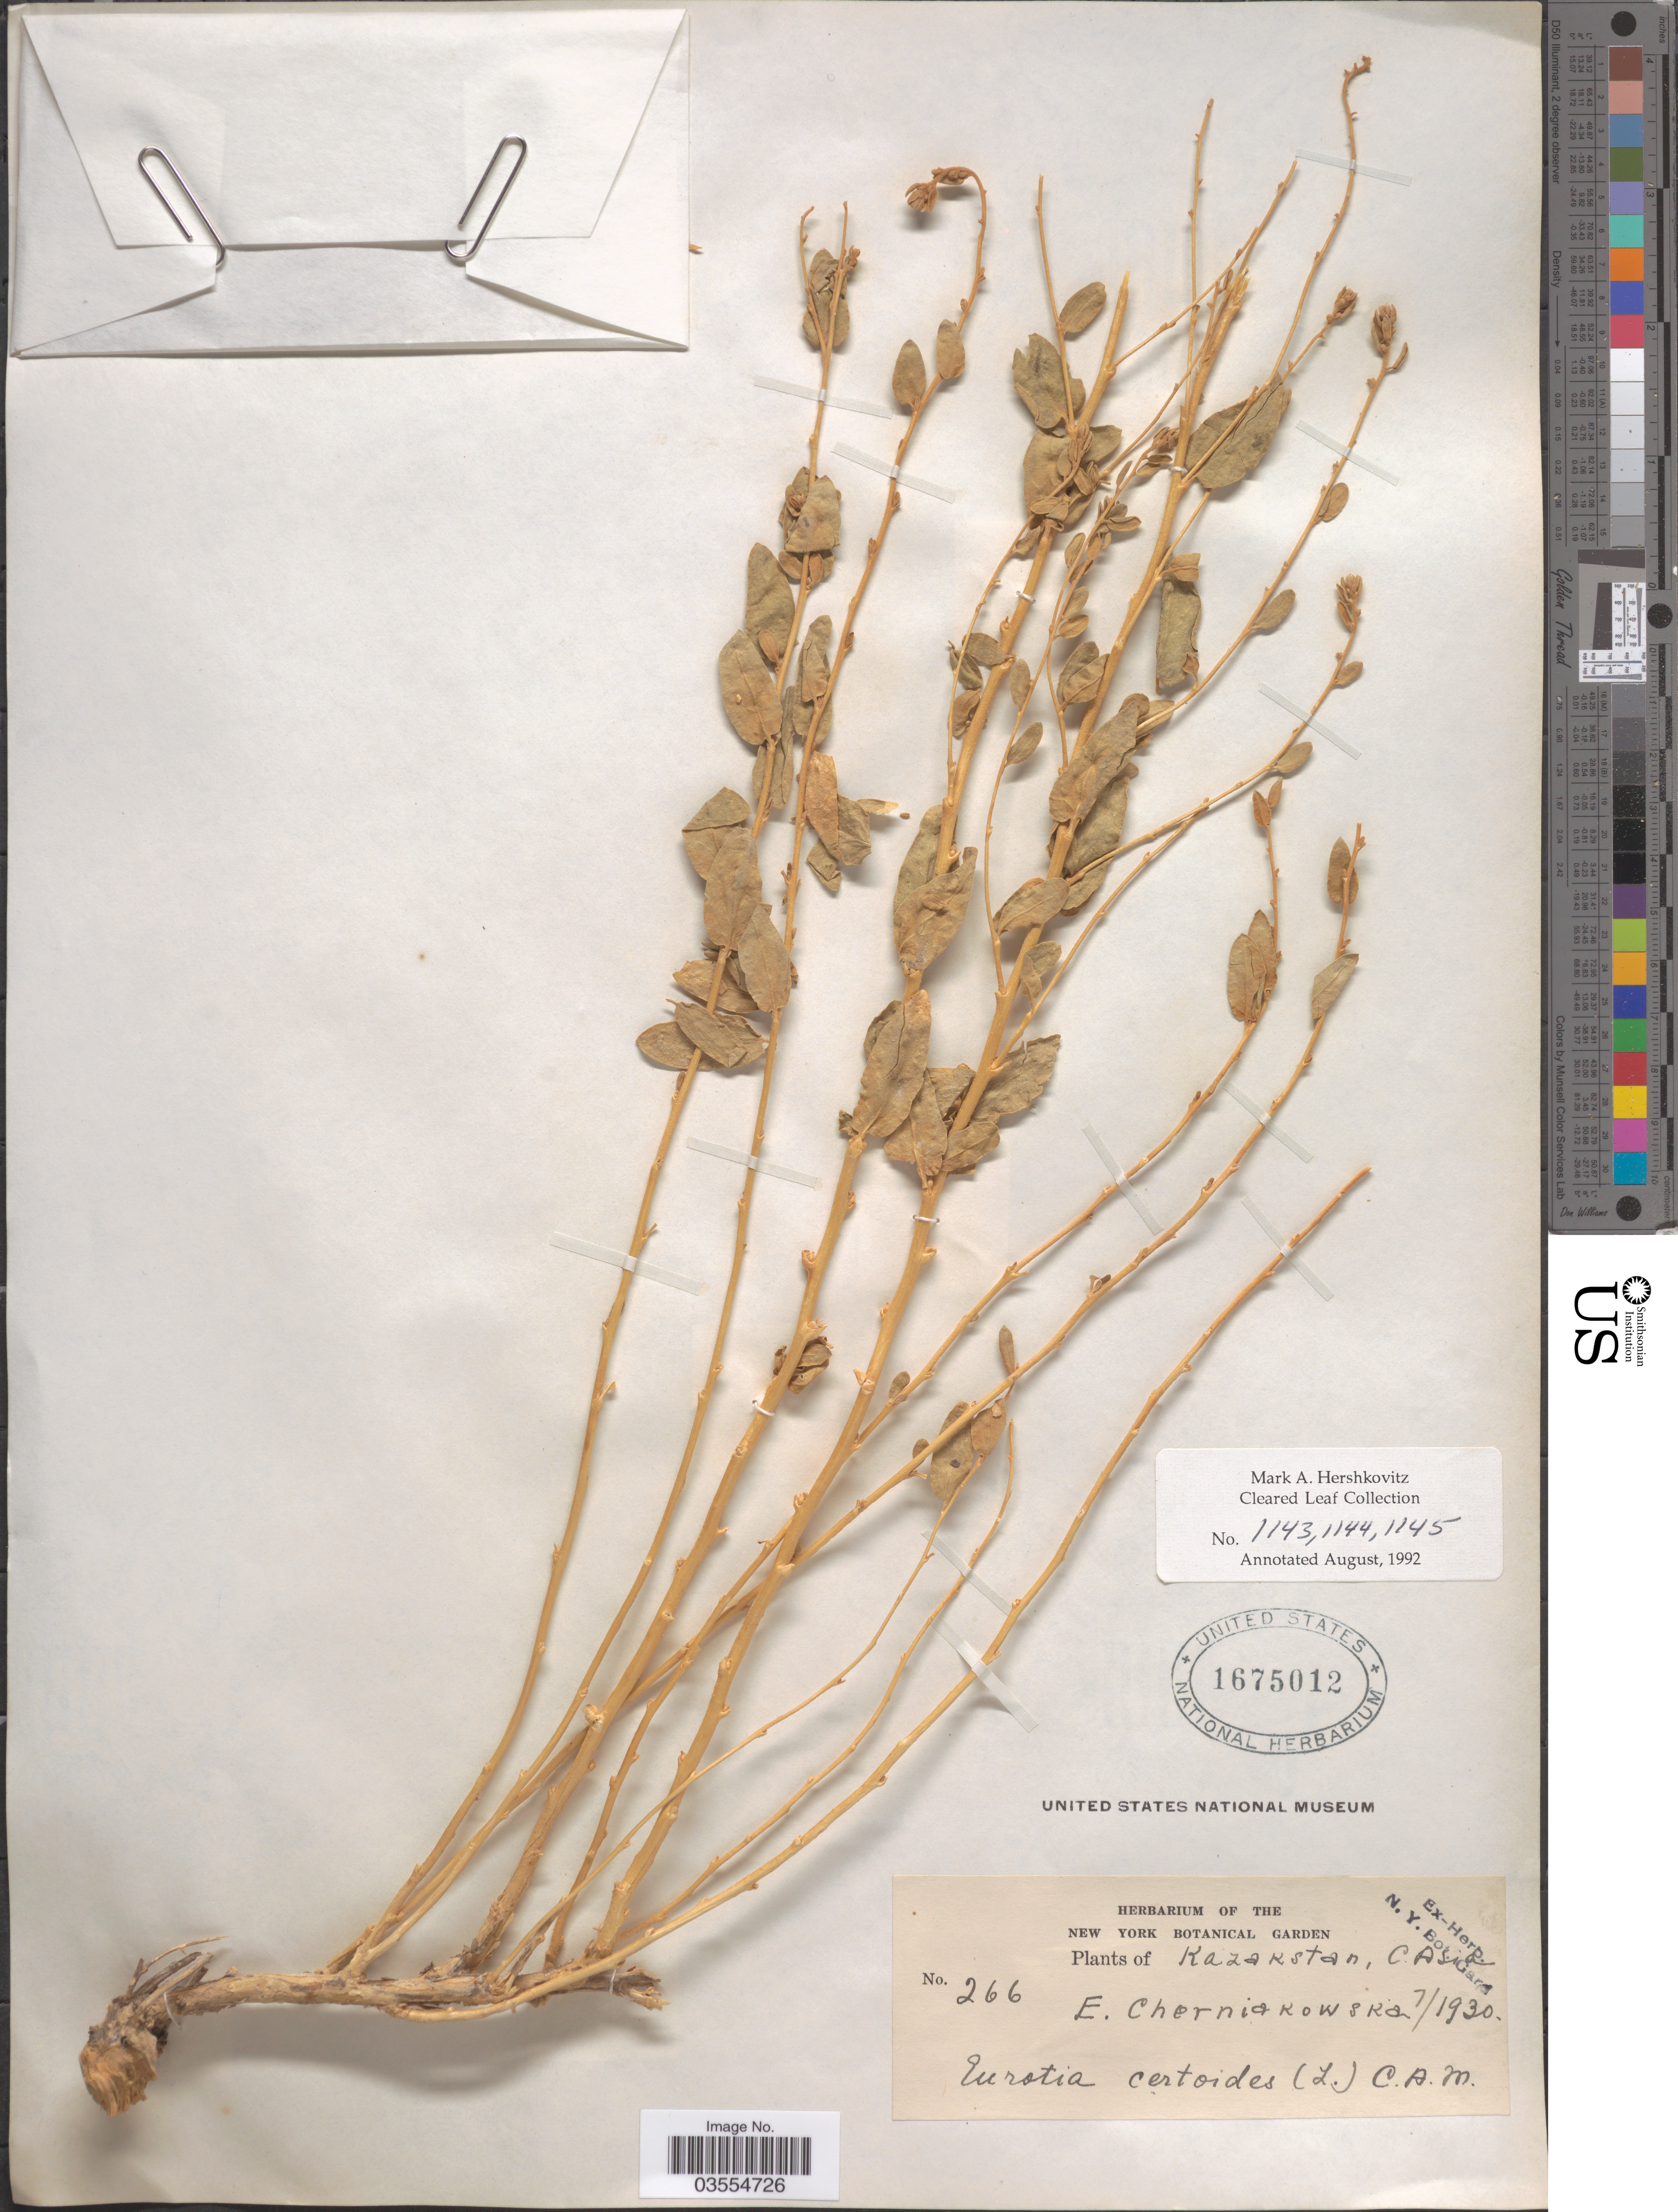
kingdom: Plantae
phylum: Tracheophyta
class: Magnoliopsida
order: Caryophyllales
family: Amaranthaceae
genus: Krascheninnikovia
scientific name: Krascheninnikovia ceratoides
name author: (L.) Gueldenst.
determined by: U.S. National Herbarium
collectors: E. Cherniakowska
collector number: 266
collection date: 1930-07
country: Kazakhstan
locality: C. Asia.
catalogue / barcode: US 1675012